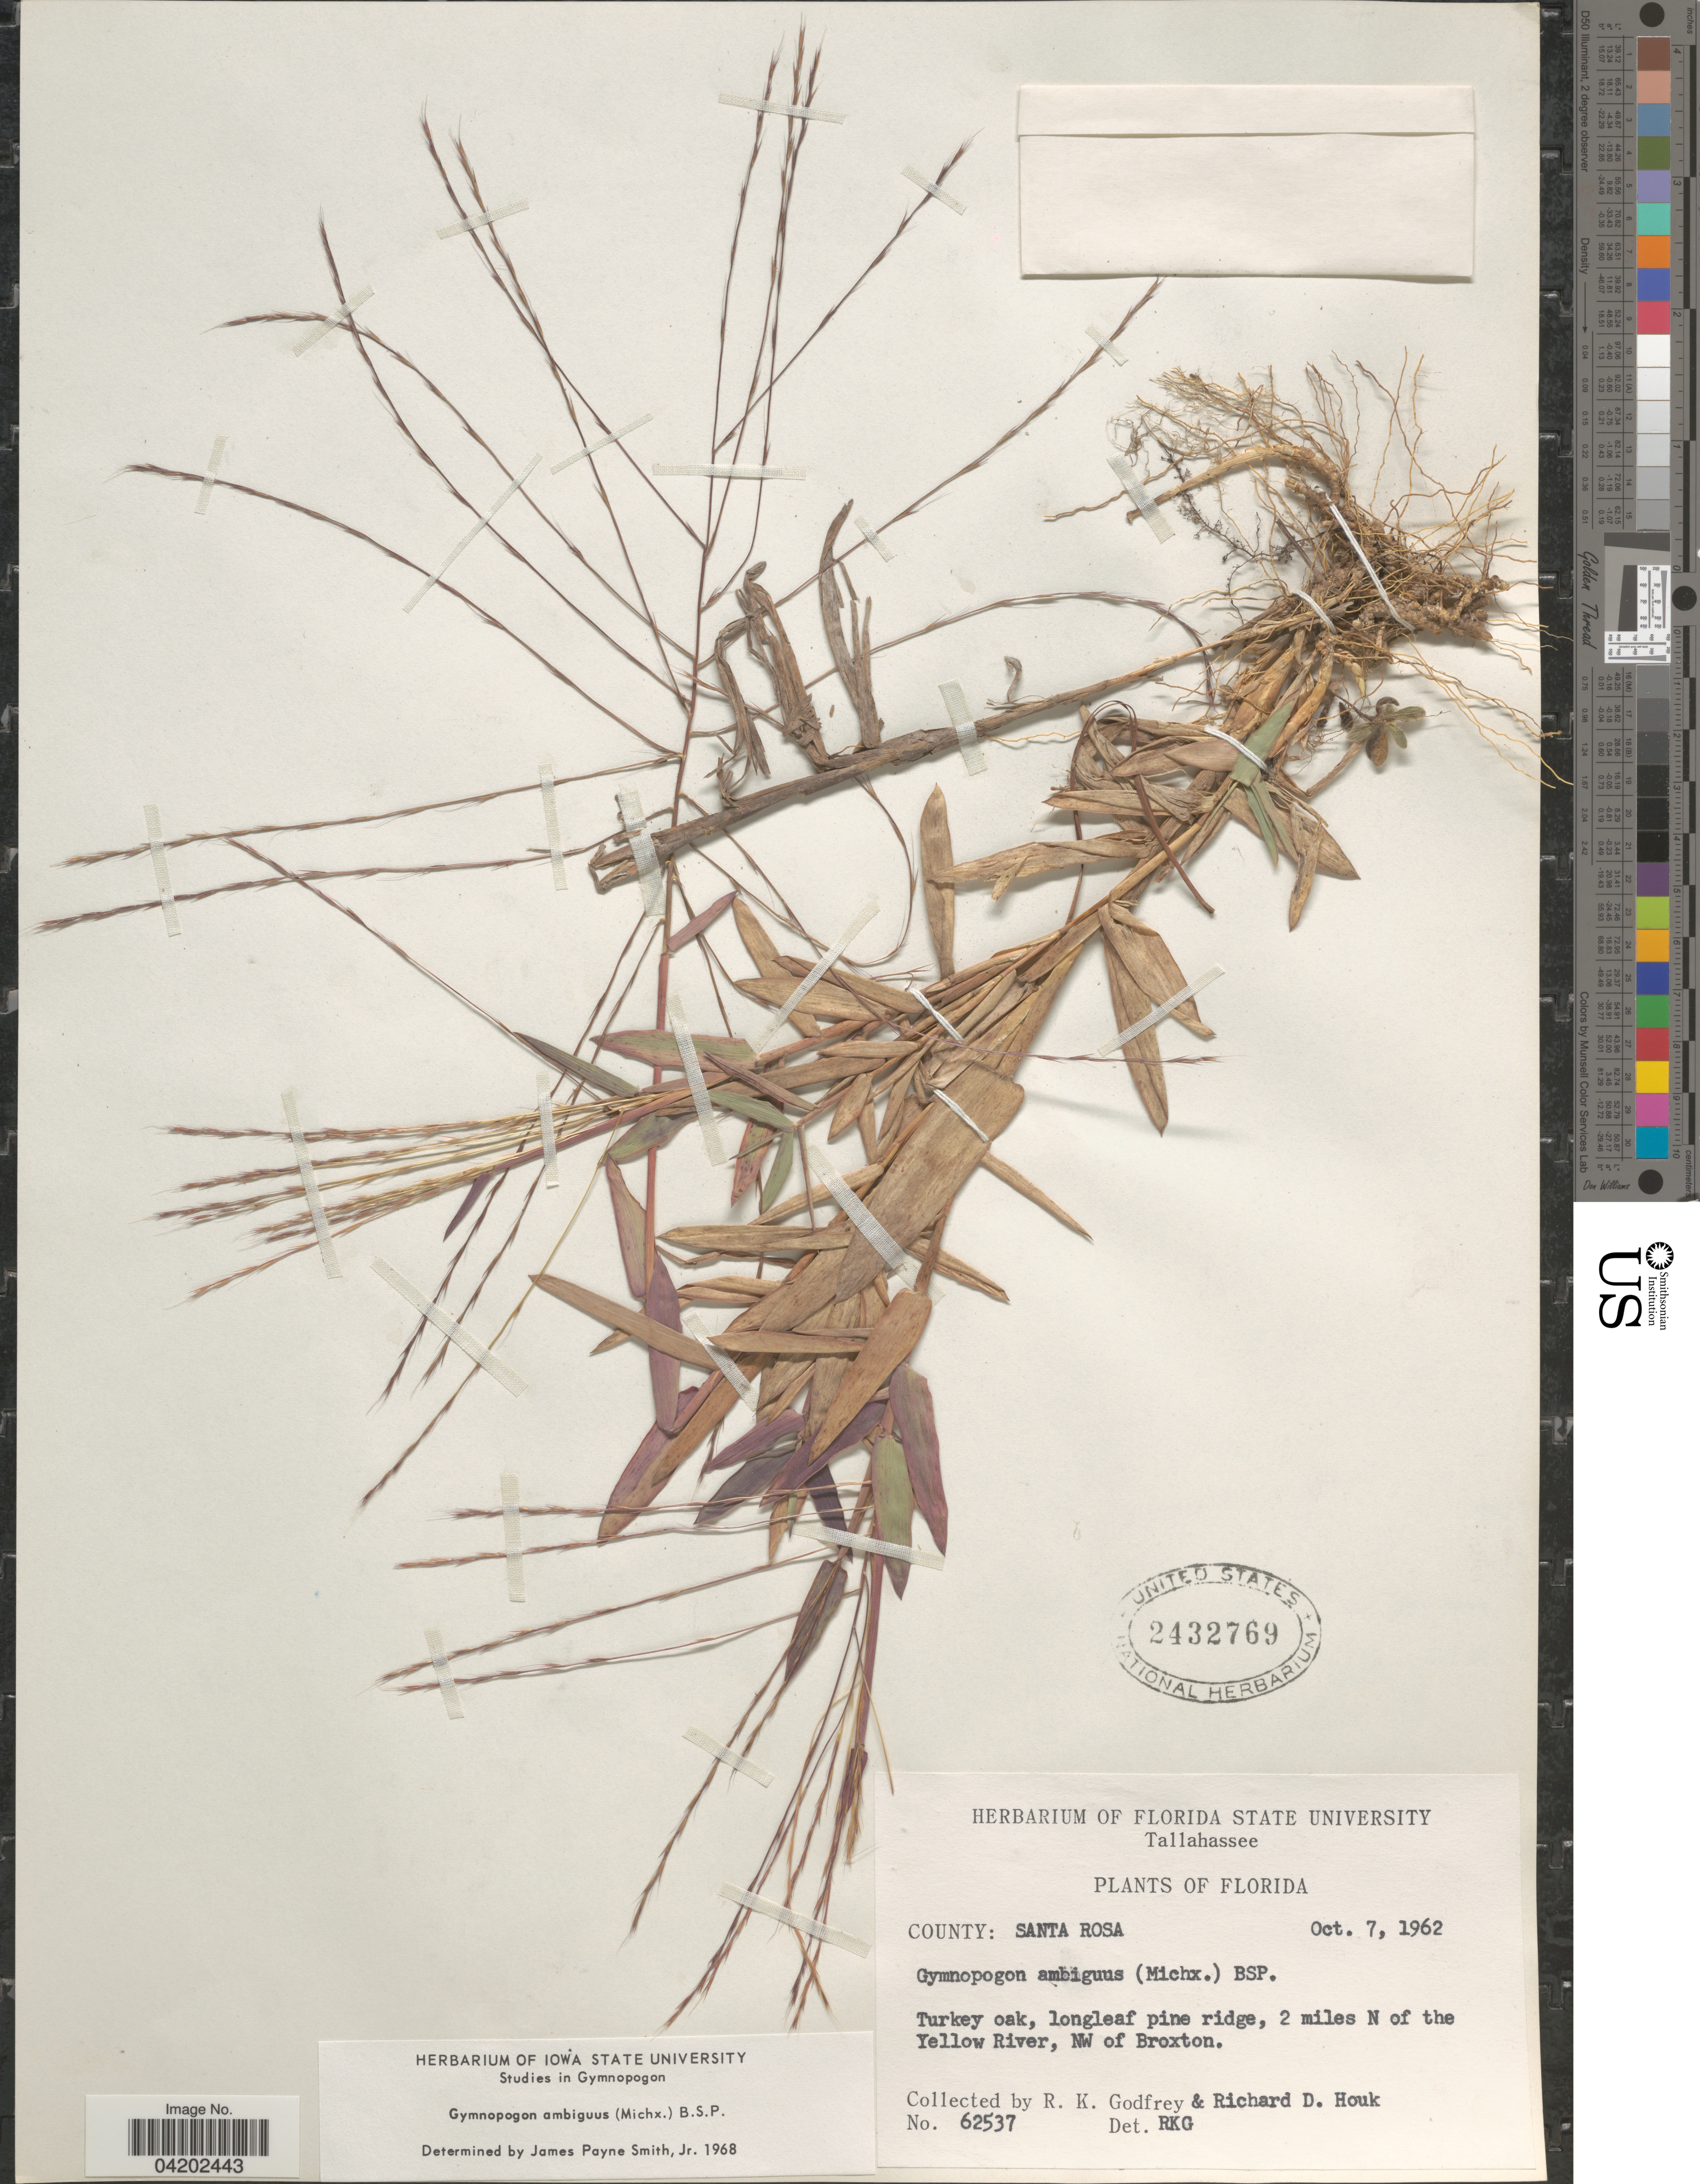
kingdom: Plantae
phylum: Tracheophyta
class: Liliopsida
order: Poales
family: Poaceae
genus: Gymnopogon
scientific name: Gymnopogon ambiguus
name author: (Michx.) Britton, Stearns & Poggenb.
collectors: R. K. Godfrey & R. Houk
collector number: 62537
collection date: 1962-10-07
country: United States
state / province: Florida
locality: County: Santa Rosa. 2 miles N of the Yellow River, NW of Broxton.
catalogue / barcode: US 2432769